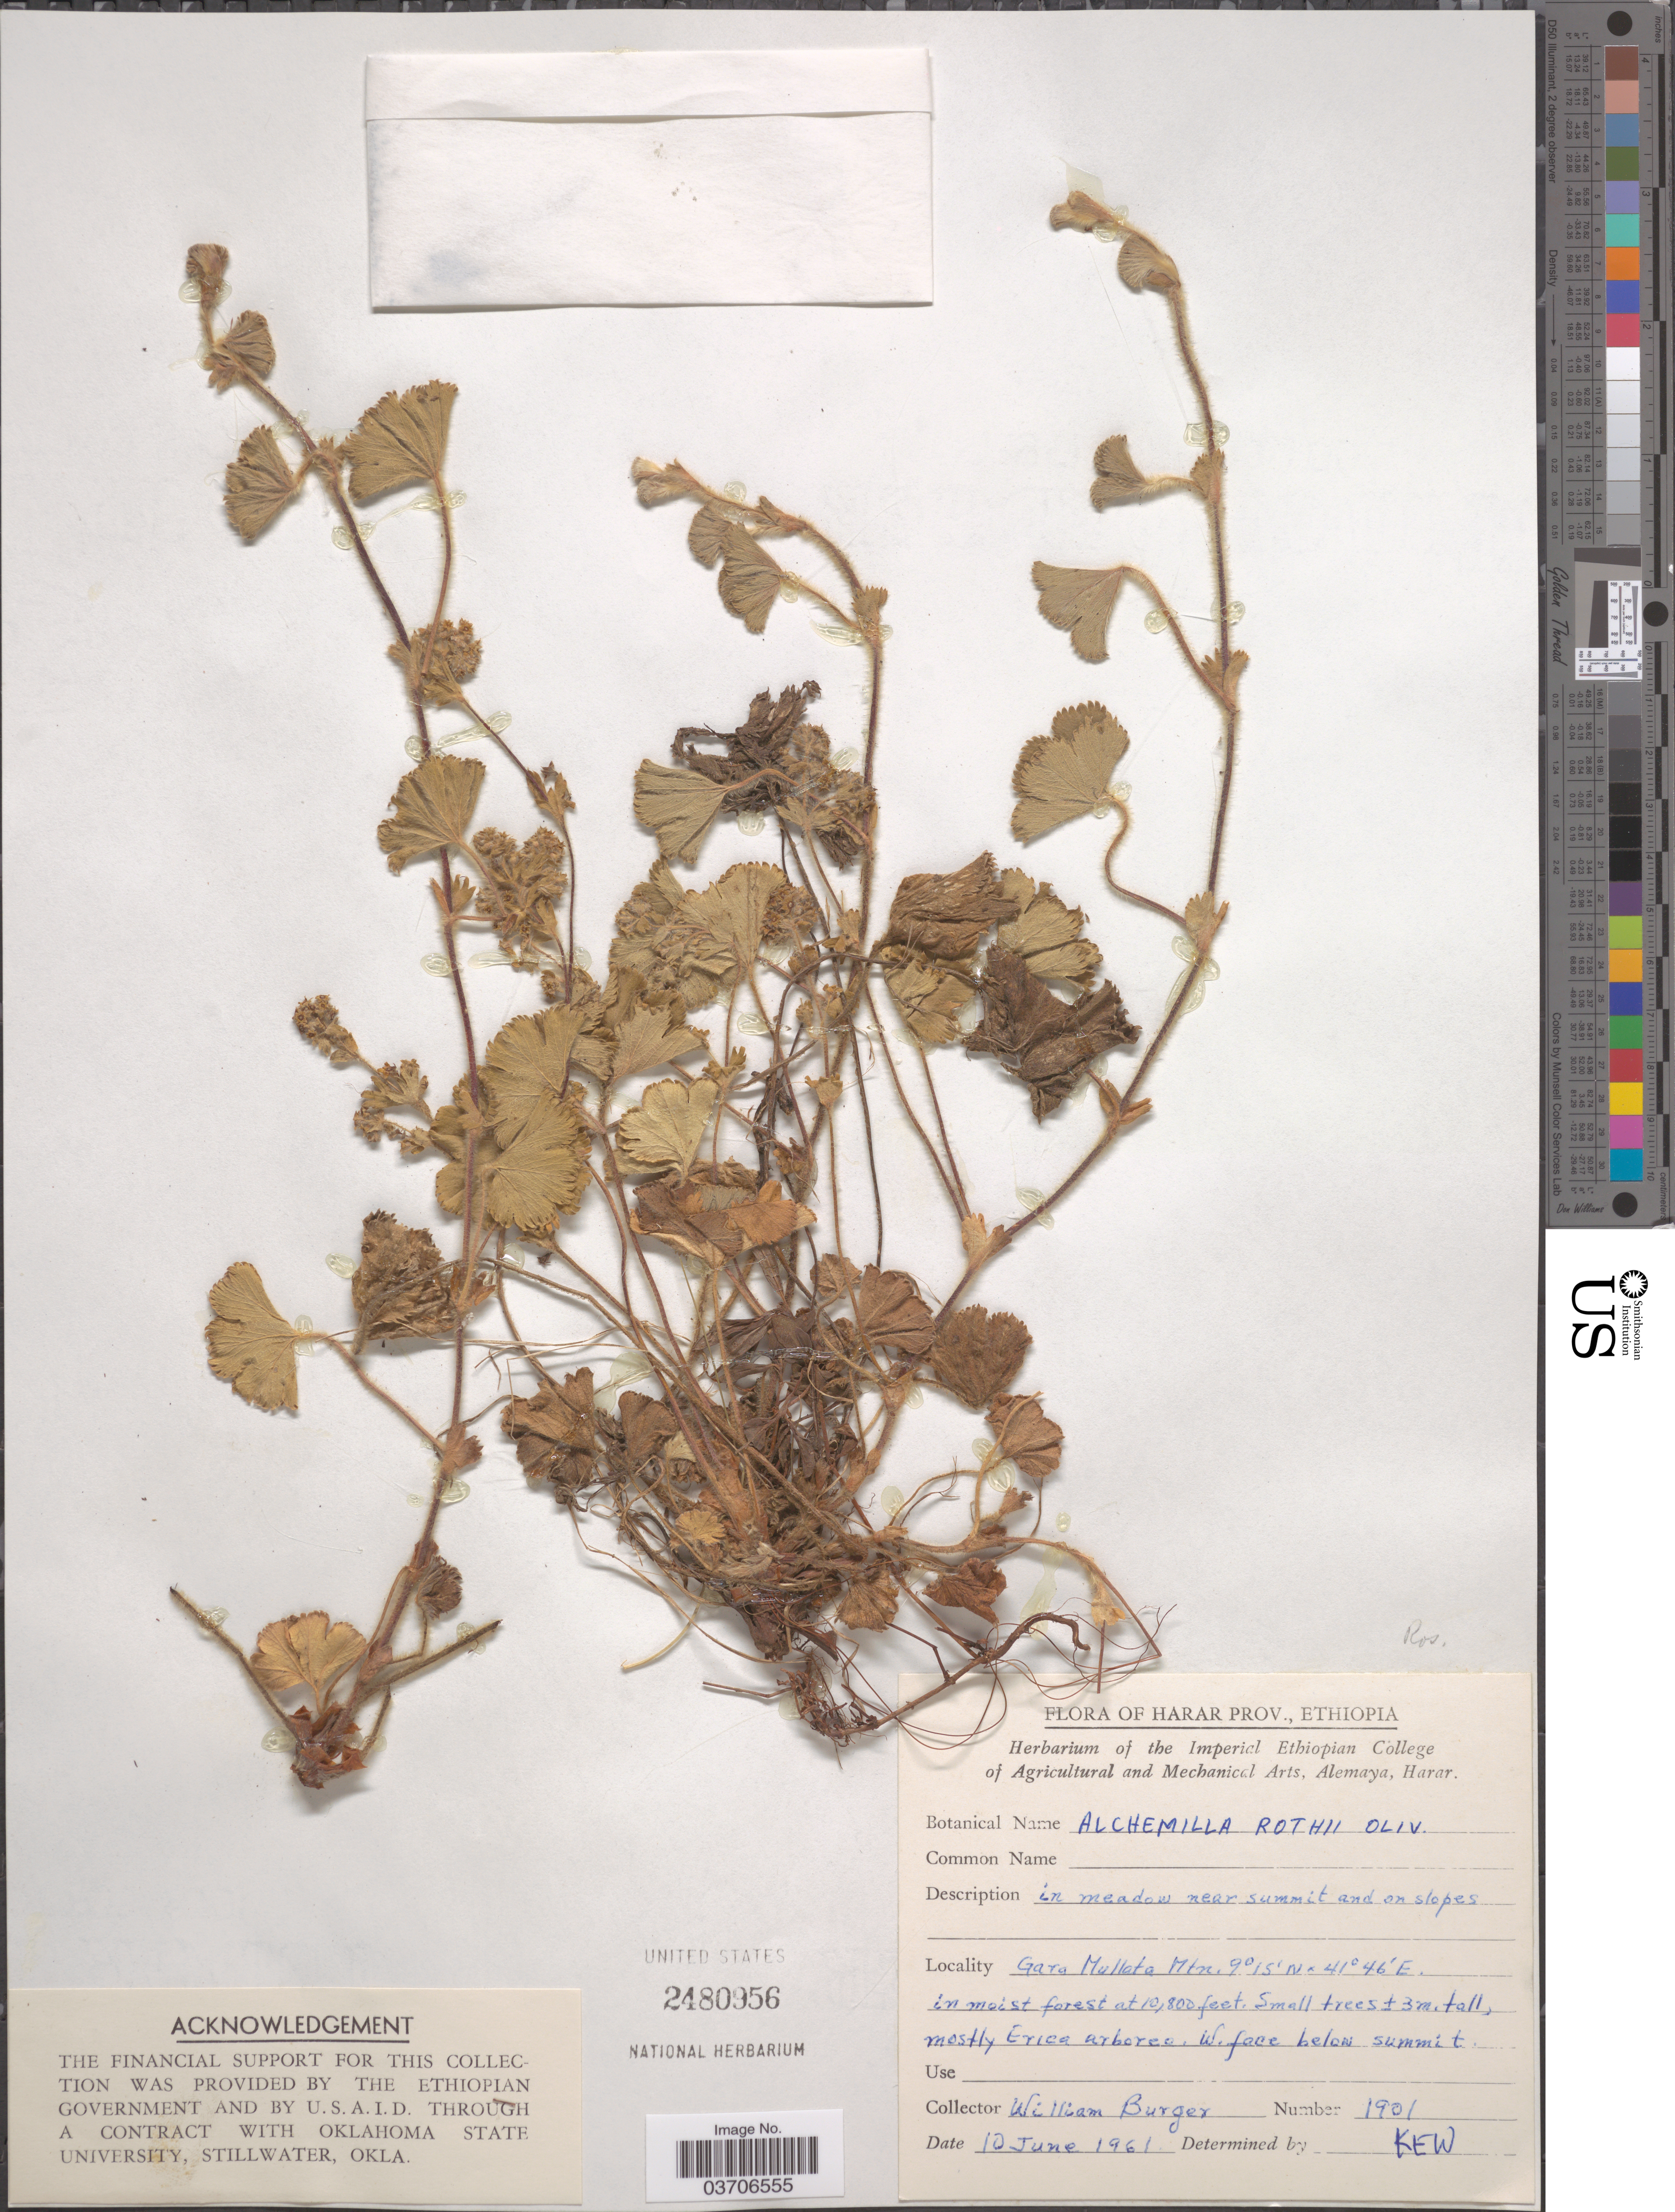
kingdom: Plantae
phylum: Tracheophyta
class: Magnoliopsida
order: Rosales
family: Rosaceae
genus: Alchemilla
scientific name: Alchemilla rothii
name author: Oliv.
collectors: W. Burger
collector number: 1901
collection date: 1961-06-10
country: Ethiopia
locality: Harar Prov. Gara Mullata Mtn. W. face below summit.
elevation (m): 3292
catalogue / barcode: US 2480956